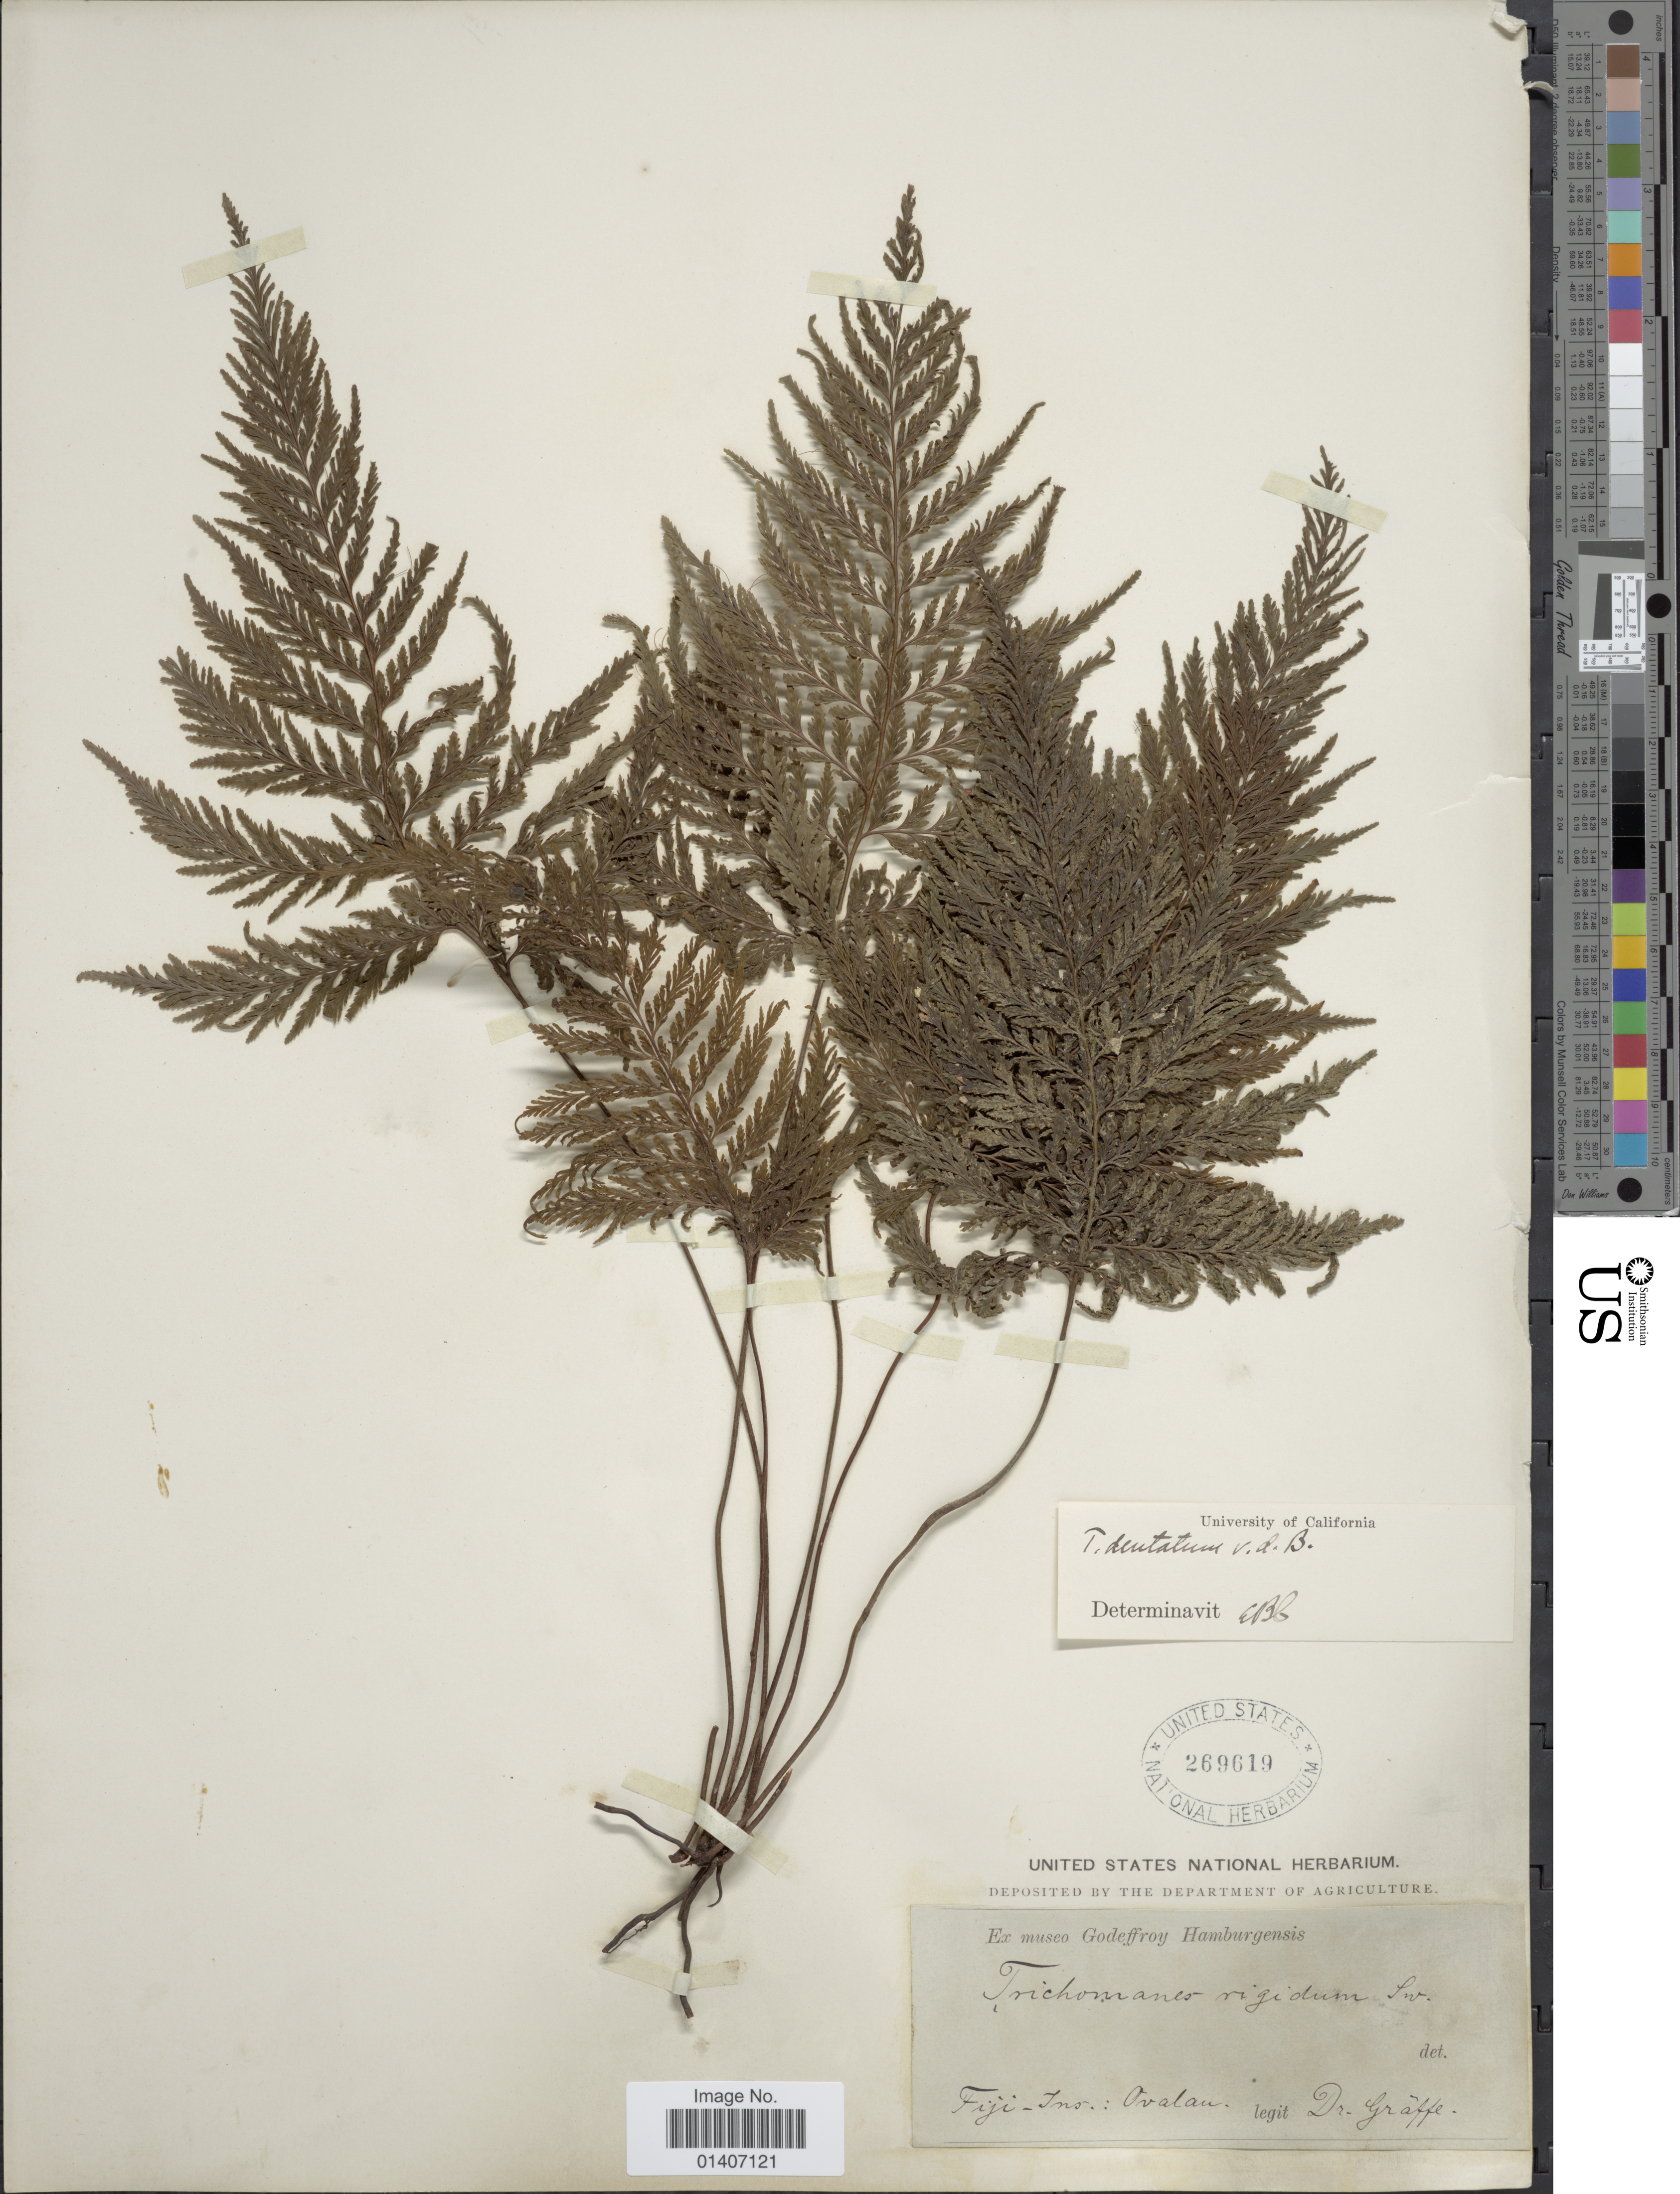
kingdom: Plantae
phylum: Tracheophyta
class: Polypodiopsida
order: Hymenophyllales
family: Hymenophyllaceae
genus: Abrodictyum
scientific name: Abrodictyum dentatum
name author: (Bosch) Ebihara & K. Iwats.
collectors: Graffe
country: Fiji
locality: Fiji-Ins: Ovalau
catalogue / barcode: US 269619